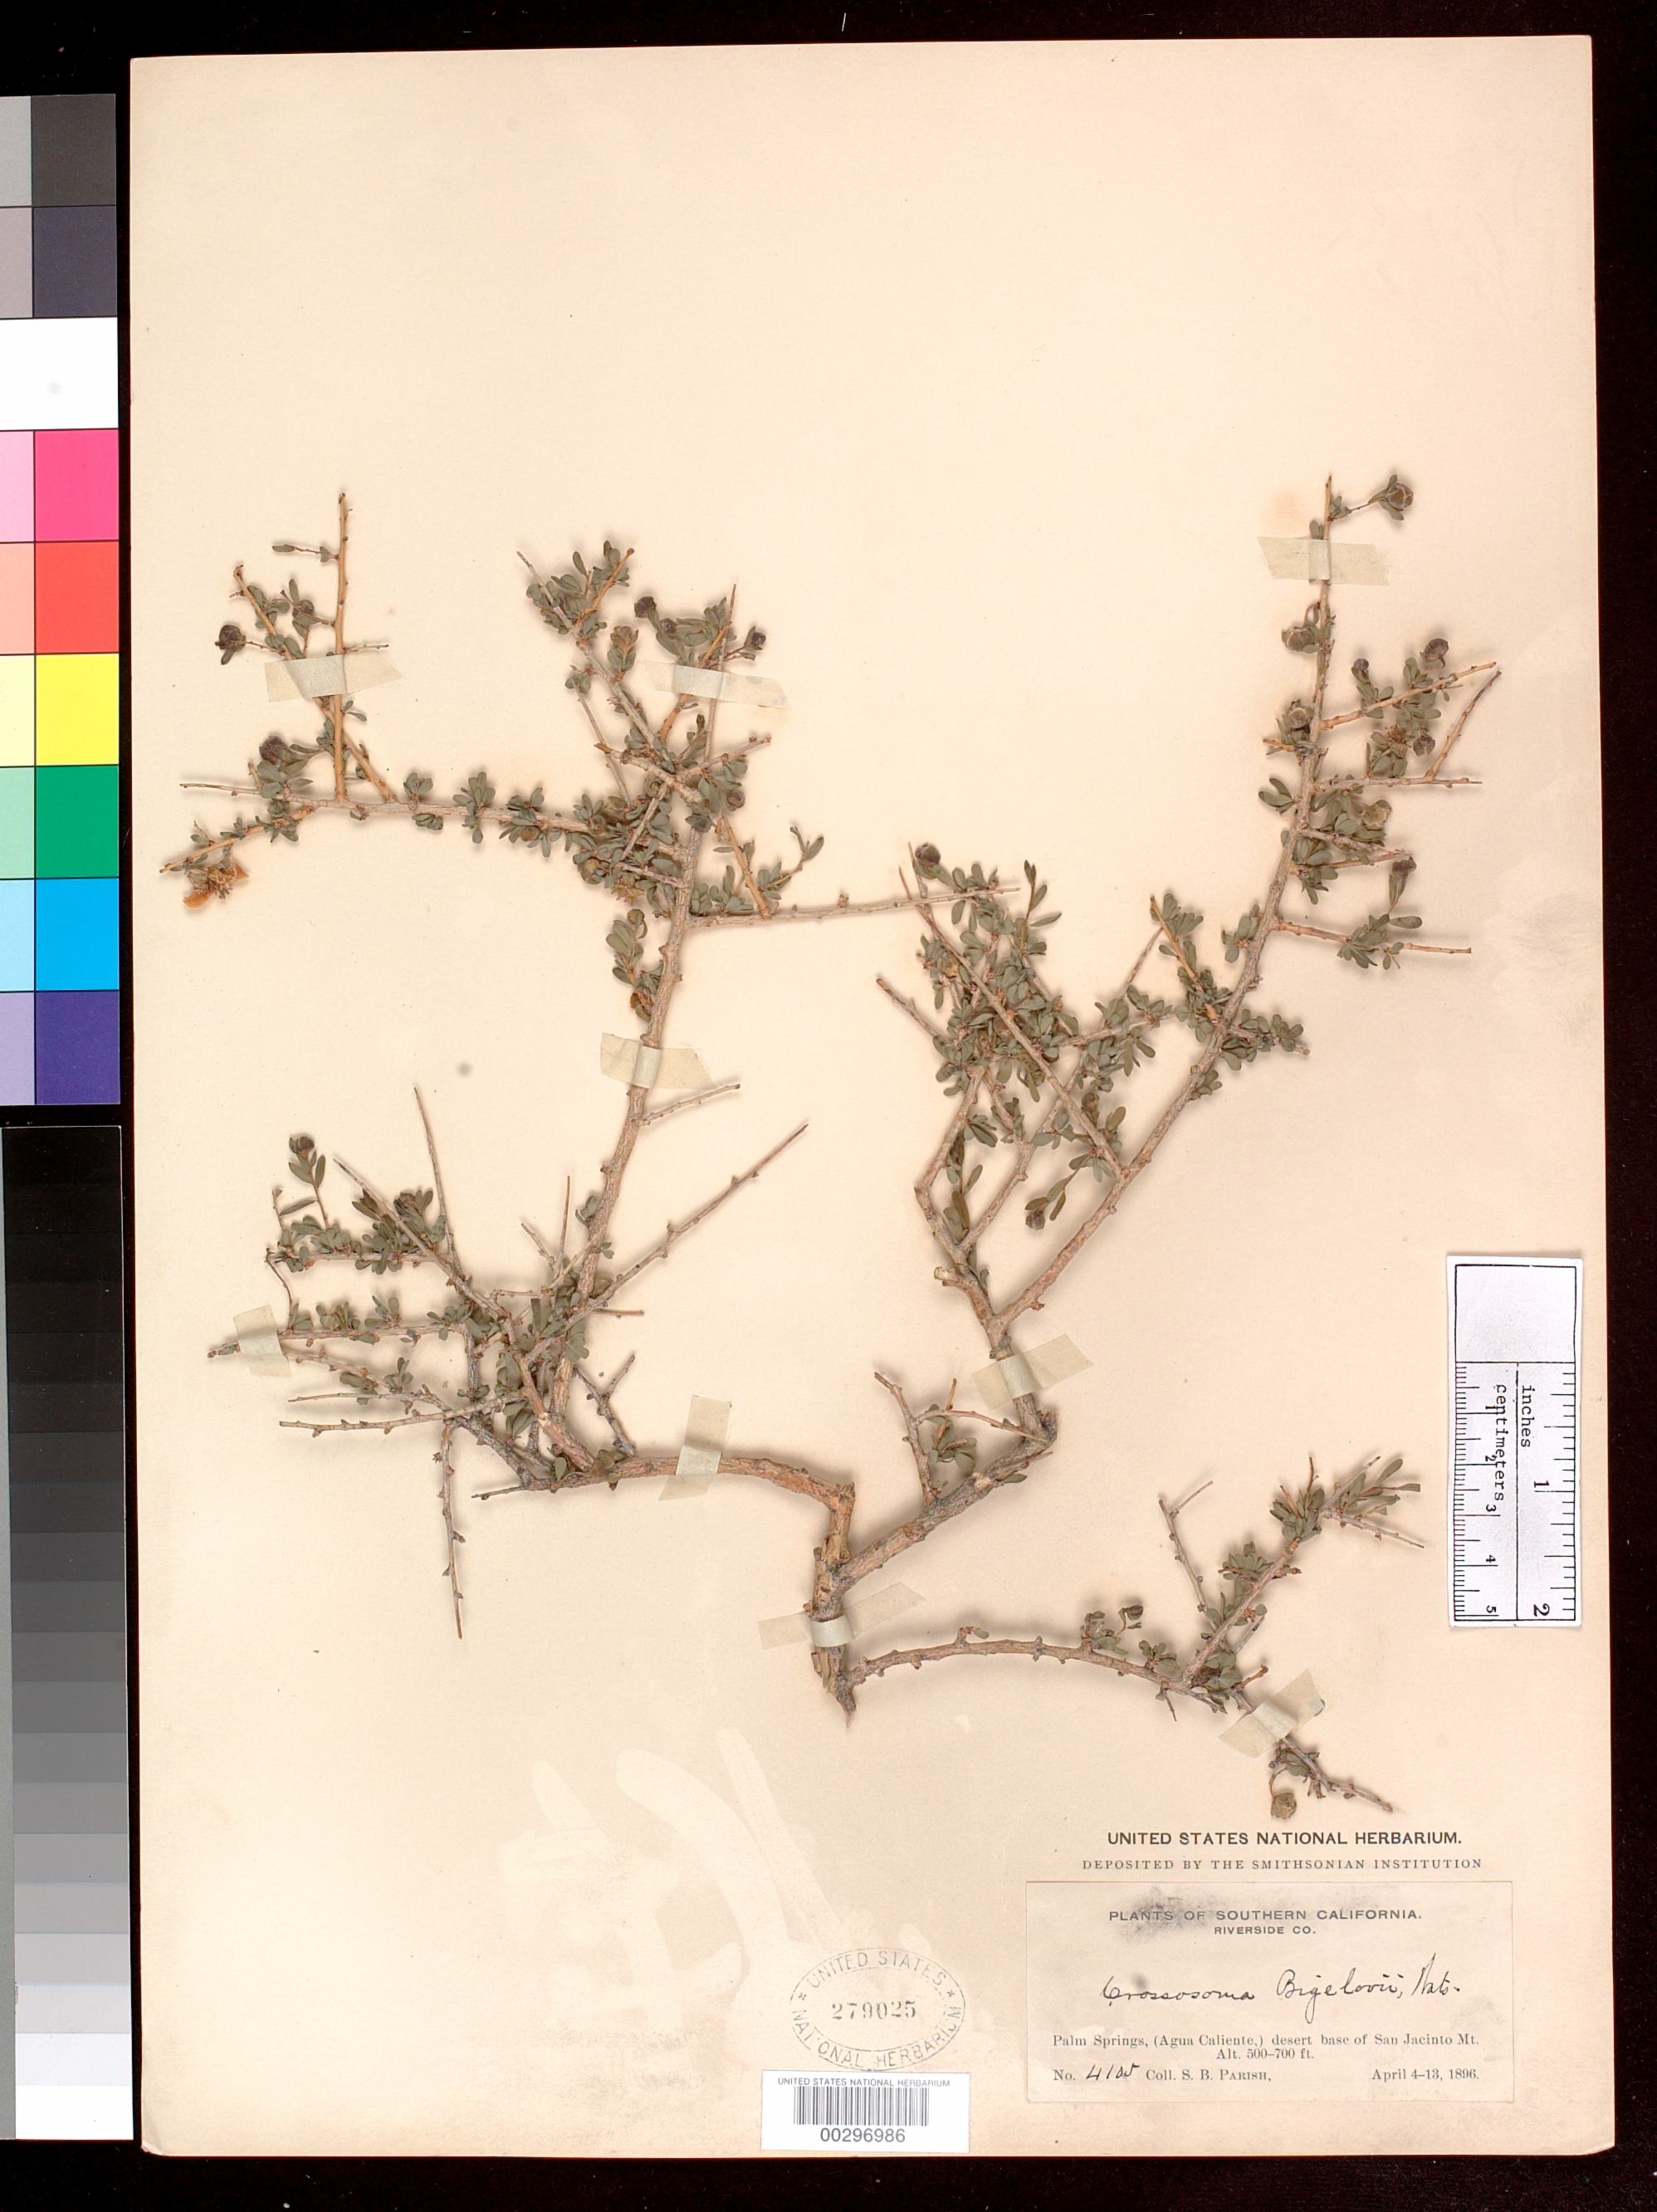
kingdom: Plantae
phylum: Tracheophyta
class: Magnoliopsida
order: Crossosomatales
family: Crossosomataceae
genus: Crossosoma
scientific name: Crossosoma bigelovii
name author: S. Watson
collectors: S. B. Parish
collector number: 4105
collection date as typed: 04 Apr 1896 to 13 Apr 1896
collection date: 1896-04-04/1896-04-13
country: United States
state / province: California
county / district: Riverside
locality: Palm springs, (agua caliente) desert base of san jacinto mts.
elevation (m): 152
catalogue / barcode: US 279025